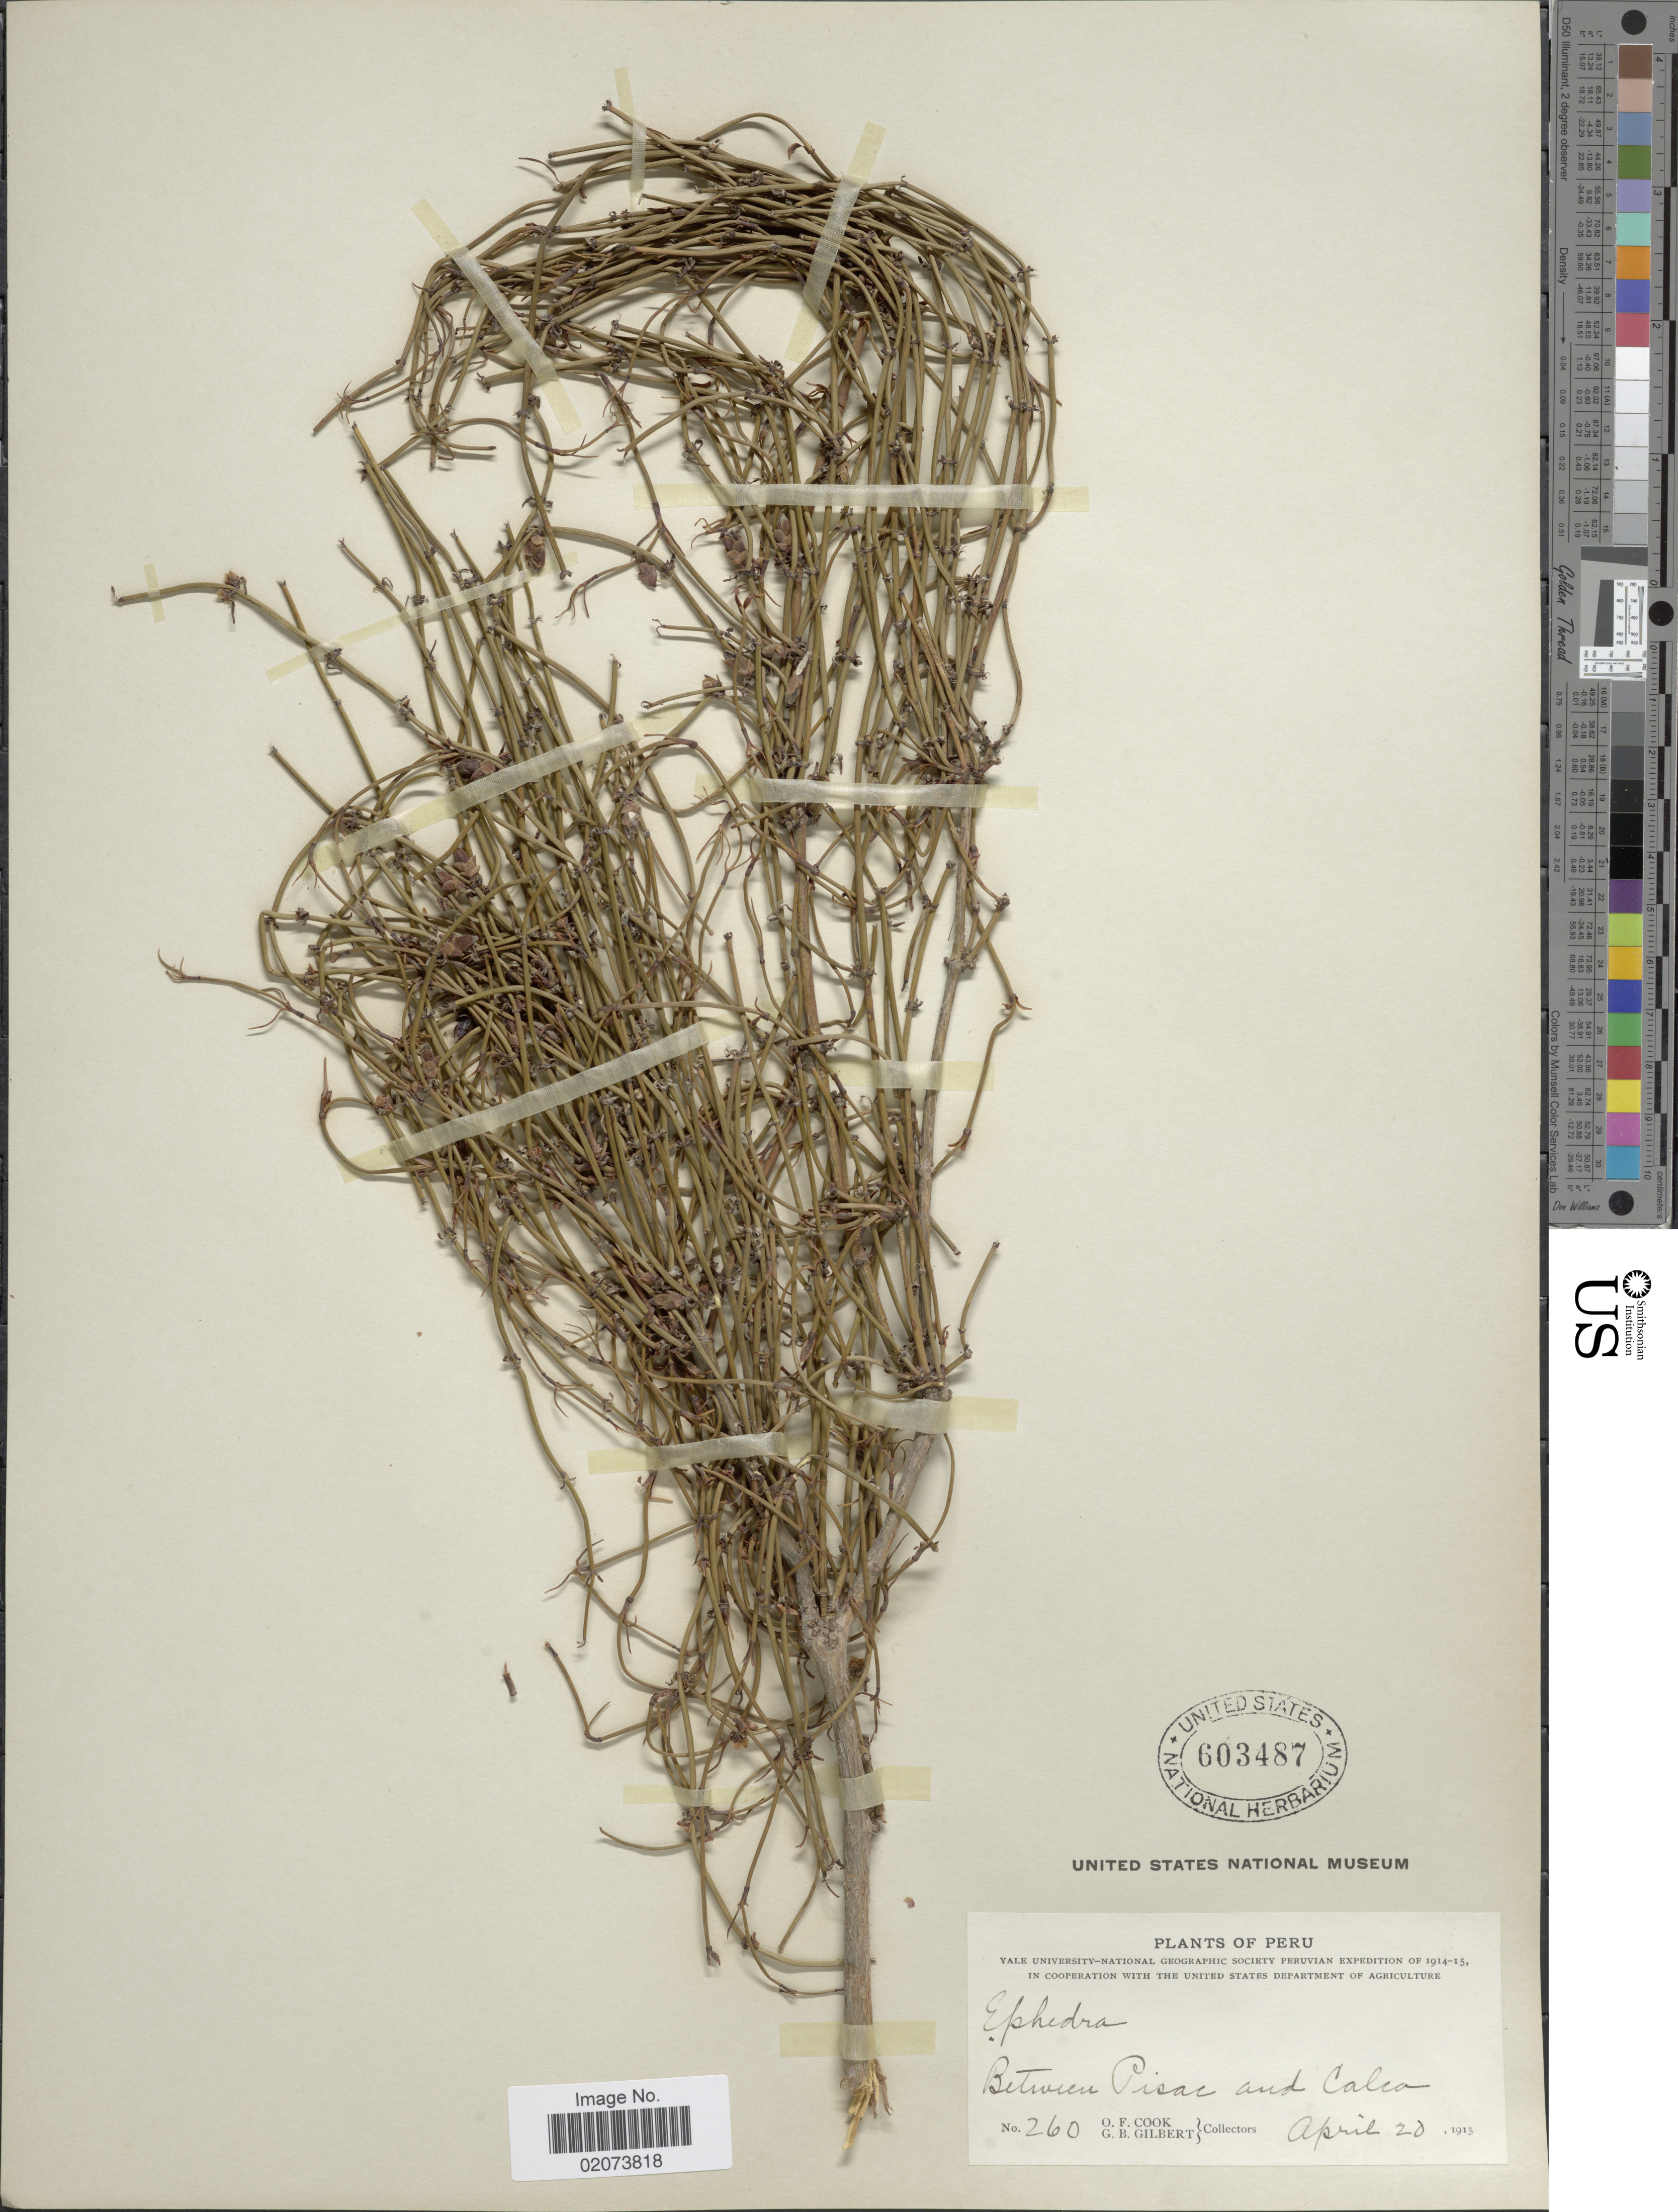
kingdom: Plantae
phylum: Tracheophyta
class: Gnetopsida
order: Ephedrales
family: Ephedraceae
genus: Ephedra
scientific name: Ephedra americana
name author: Humb. & Bonpl. ex Willd.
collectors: O. F. Cook & G. B. Gilbert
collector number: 260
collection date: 1915-04-20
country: Peru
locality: Between Pisac and Calca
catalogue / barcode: US 603487